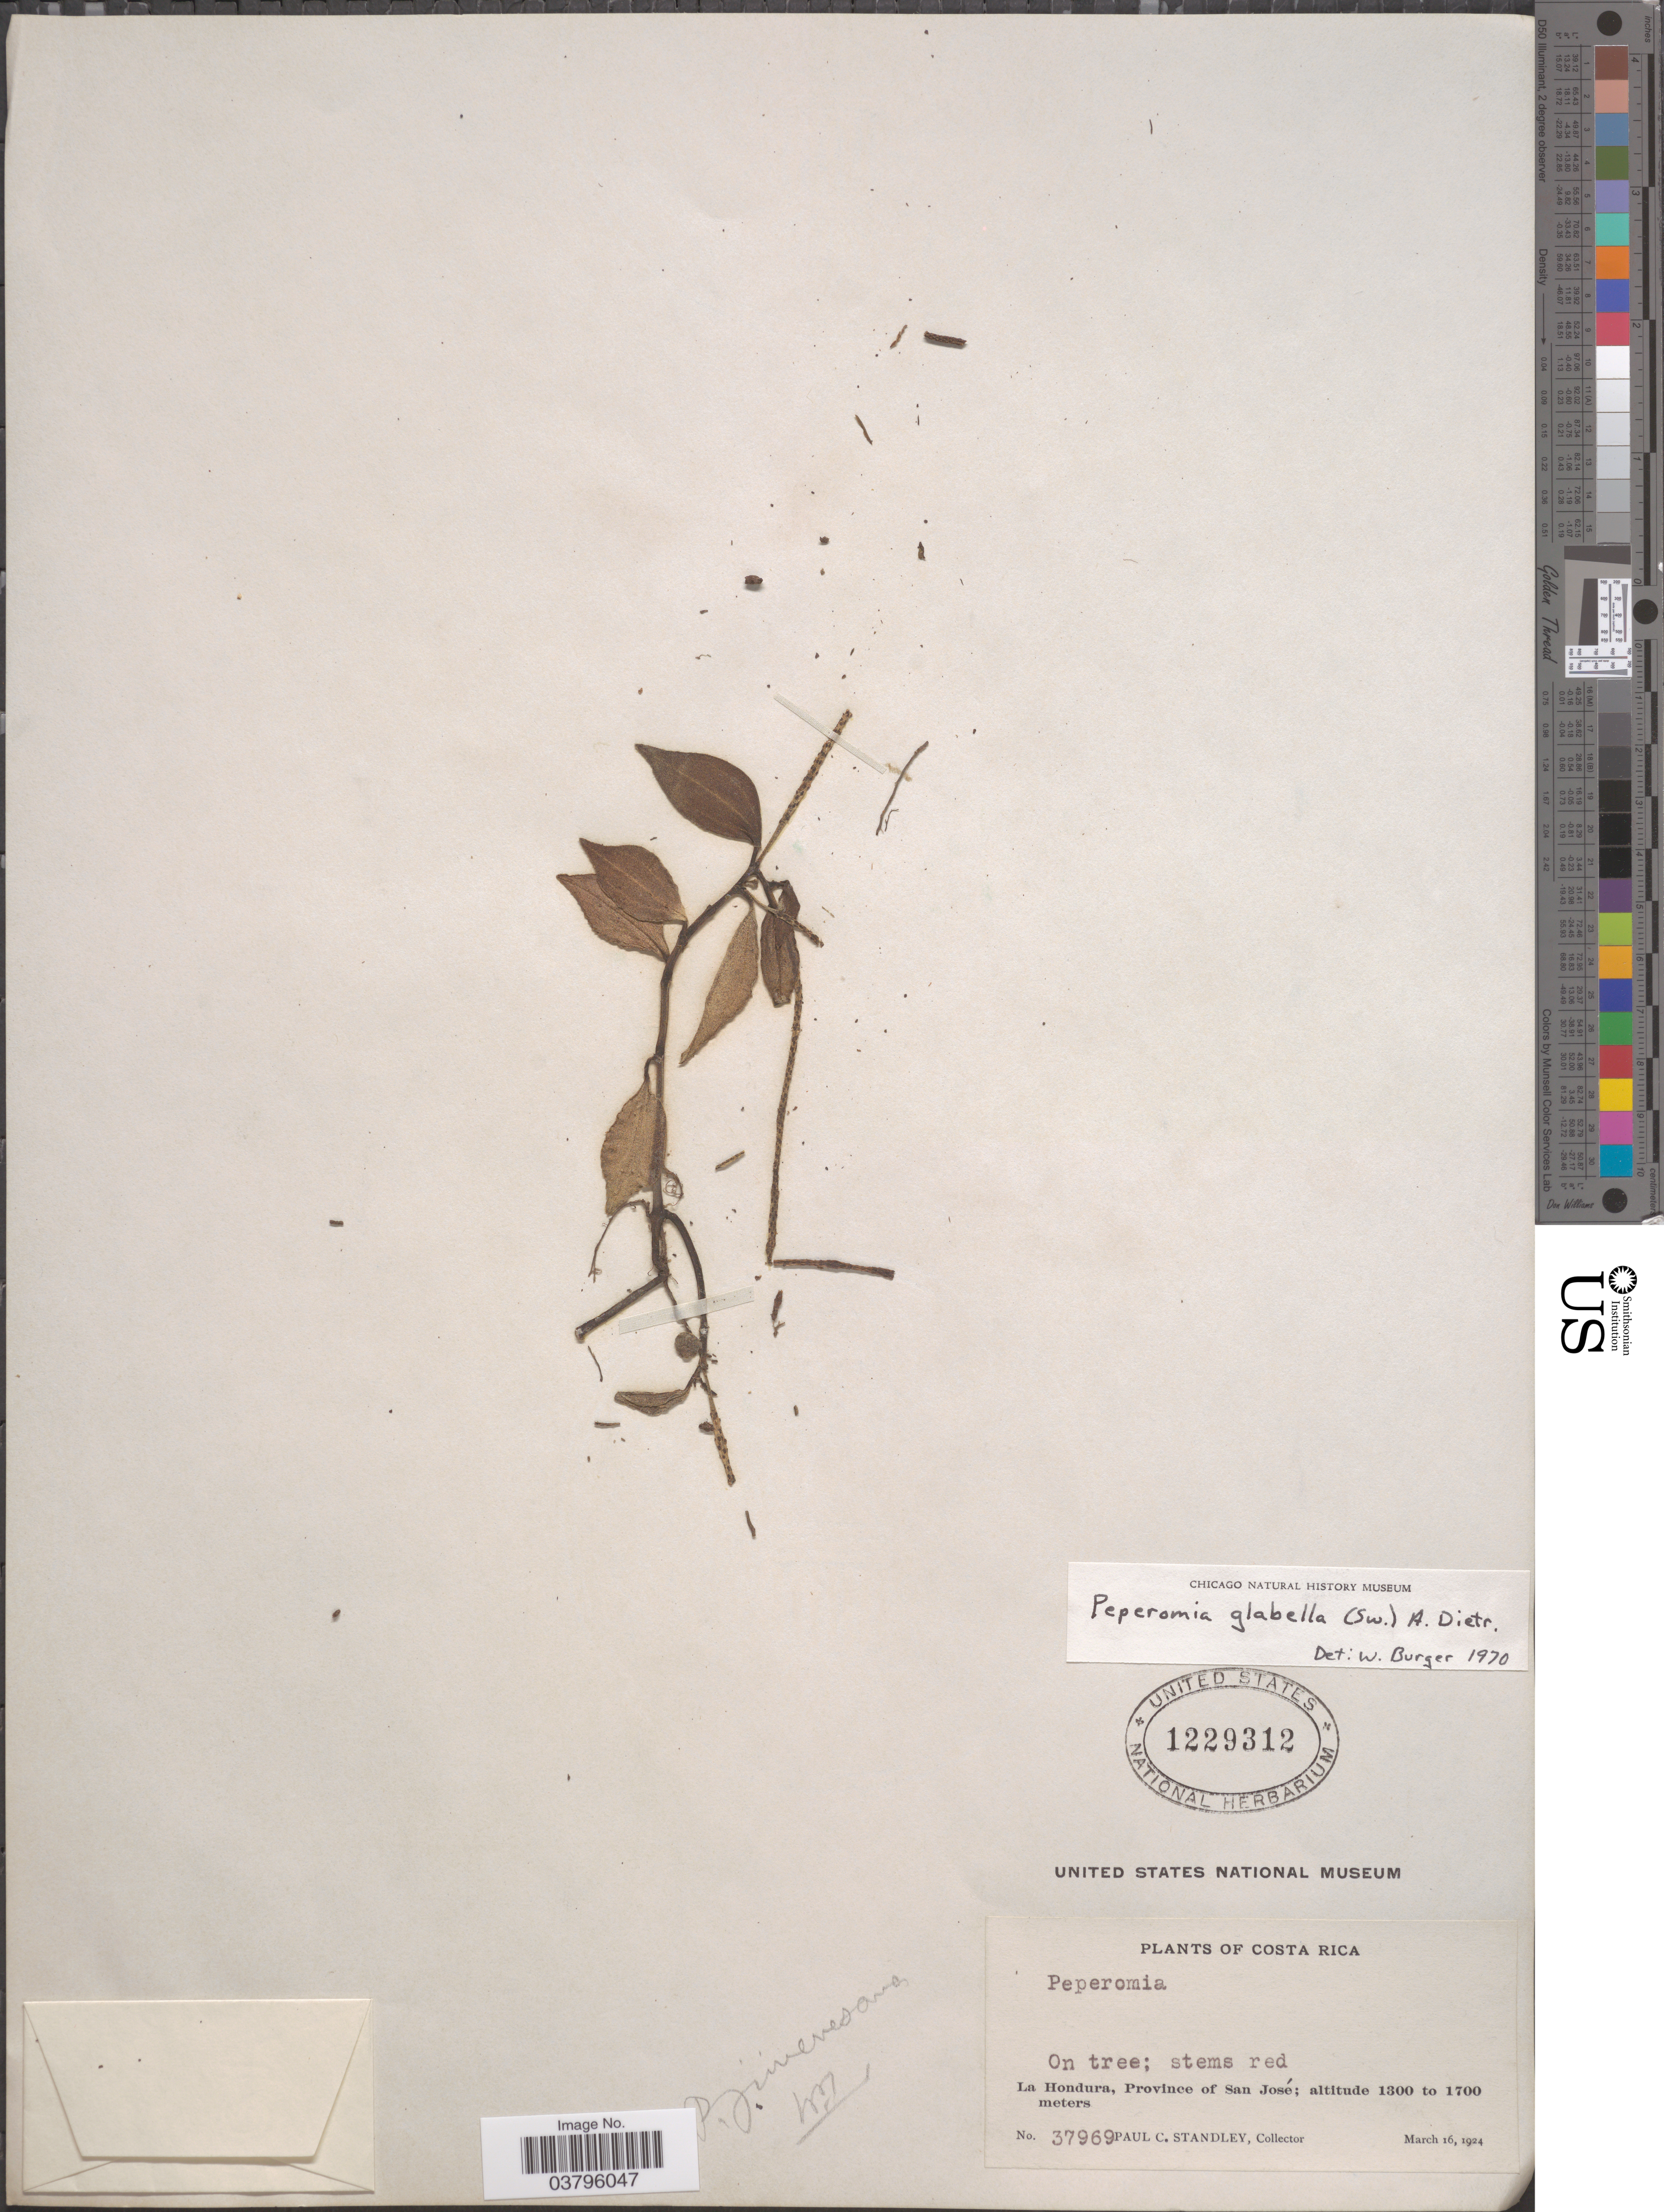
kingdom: Plantae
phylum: Tracheophyta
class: Magnoliopsida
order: Piperales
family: Piperaceae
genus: Peperomia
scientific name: Peperomia san-felipensis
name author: C. DC.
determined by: Jiménez, José Estaban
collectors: P. C. Standley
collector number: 37969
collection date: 1924-03-16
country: Costa Rica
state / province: San José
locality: La Hondura.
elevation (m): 1300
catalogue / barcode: US 1229312